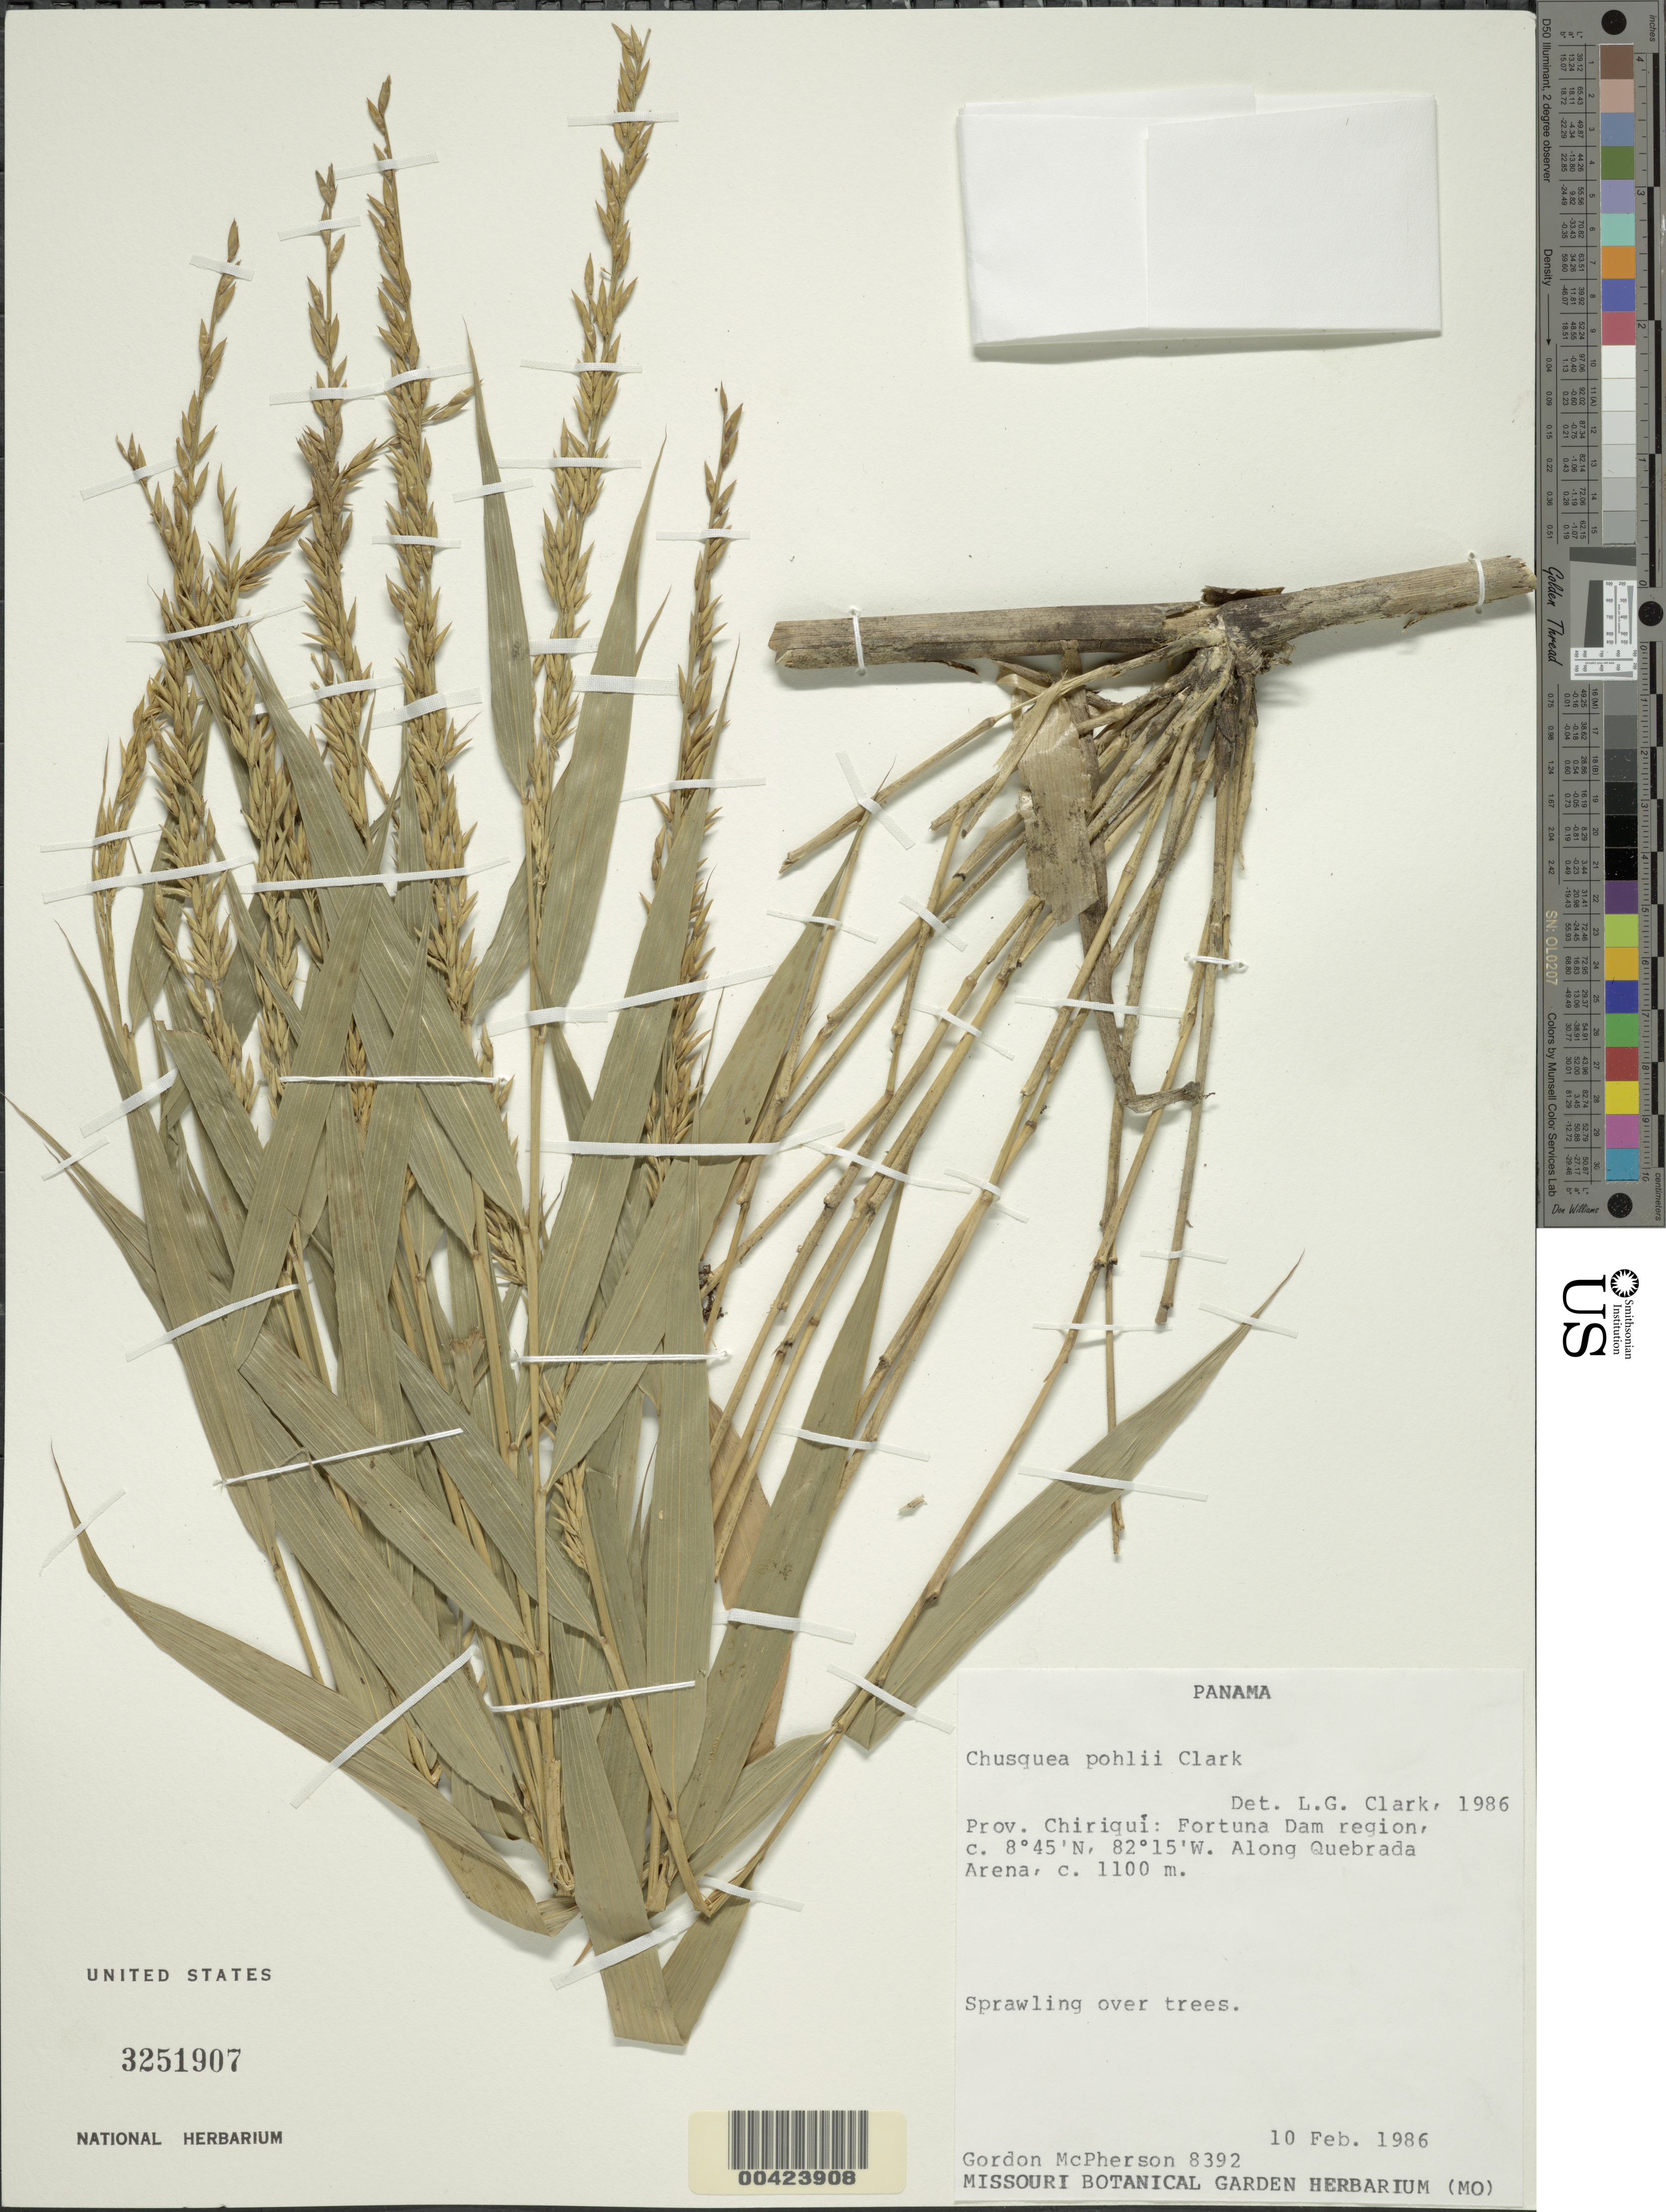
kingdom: Plantae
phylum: Tracheophyta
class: Liliopsida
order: Poales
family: Poaceae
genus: Chusquea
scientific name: Chusquea pohlii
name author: L.G. Clark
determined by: Clark, Lynn G., (ISC), Iowa State University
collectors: G. D. McPherson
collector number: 8392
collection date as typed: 10 Feb 1986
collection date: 1986-02-10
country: Panama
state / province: Chiriquí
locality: Fortuna Dam region; along Quebrada arena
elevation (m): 1100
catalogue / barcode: US 3251907